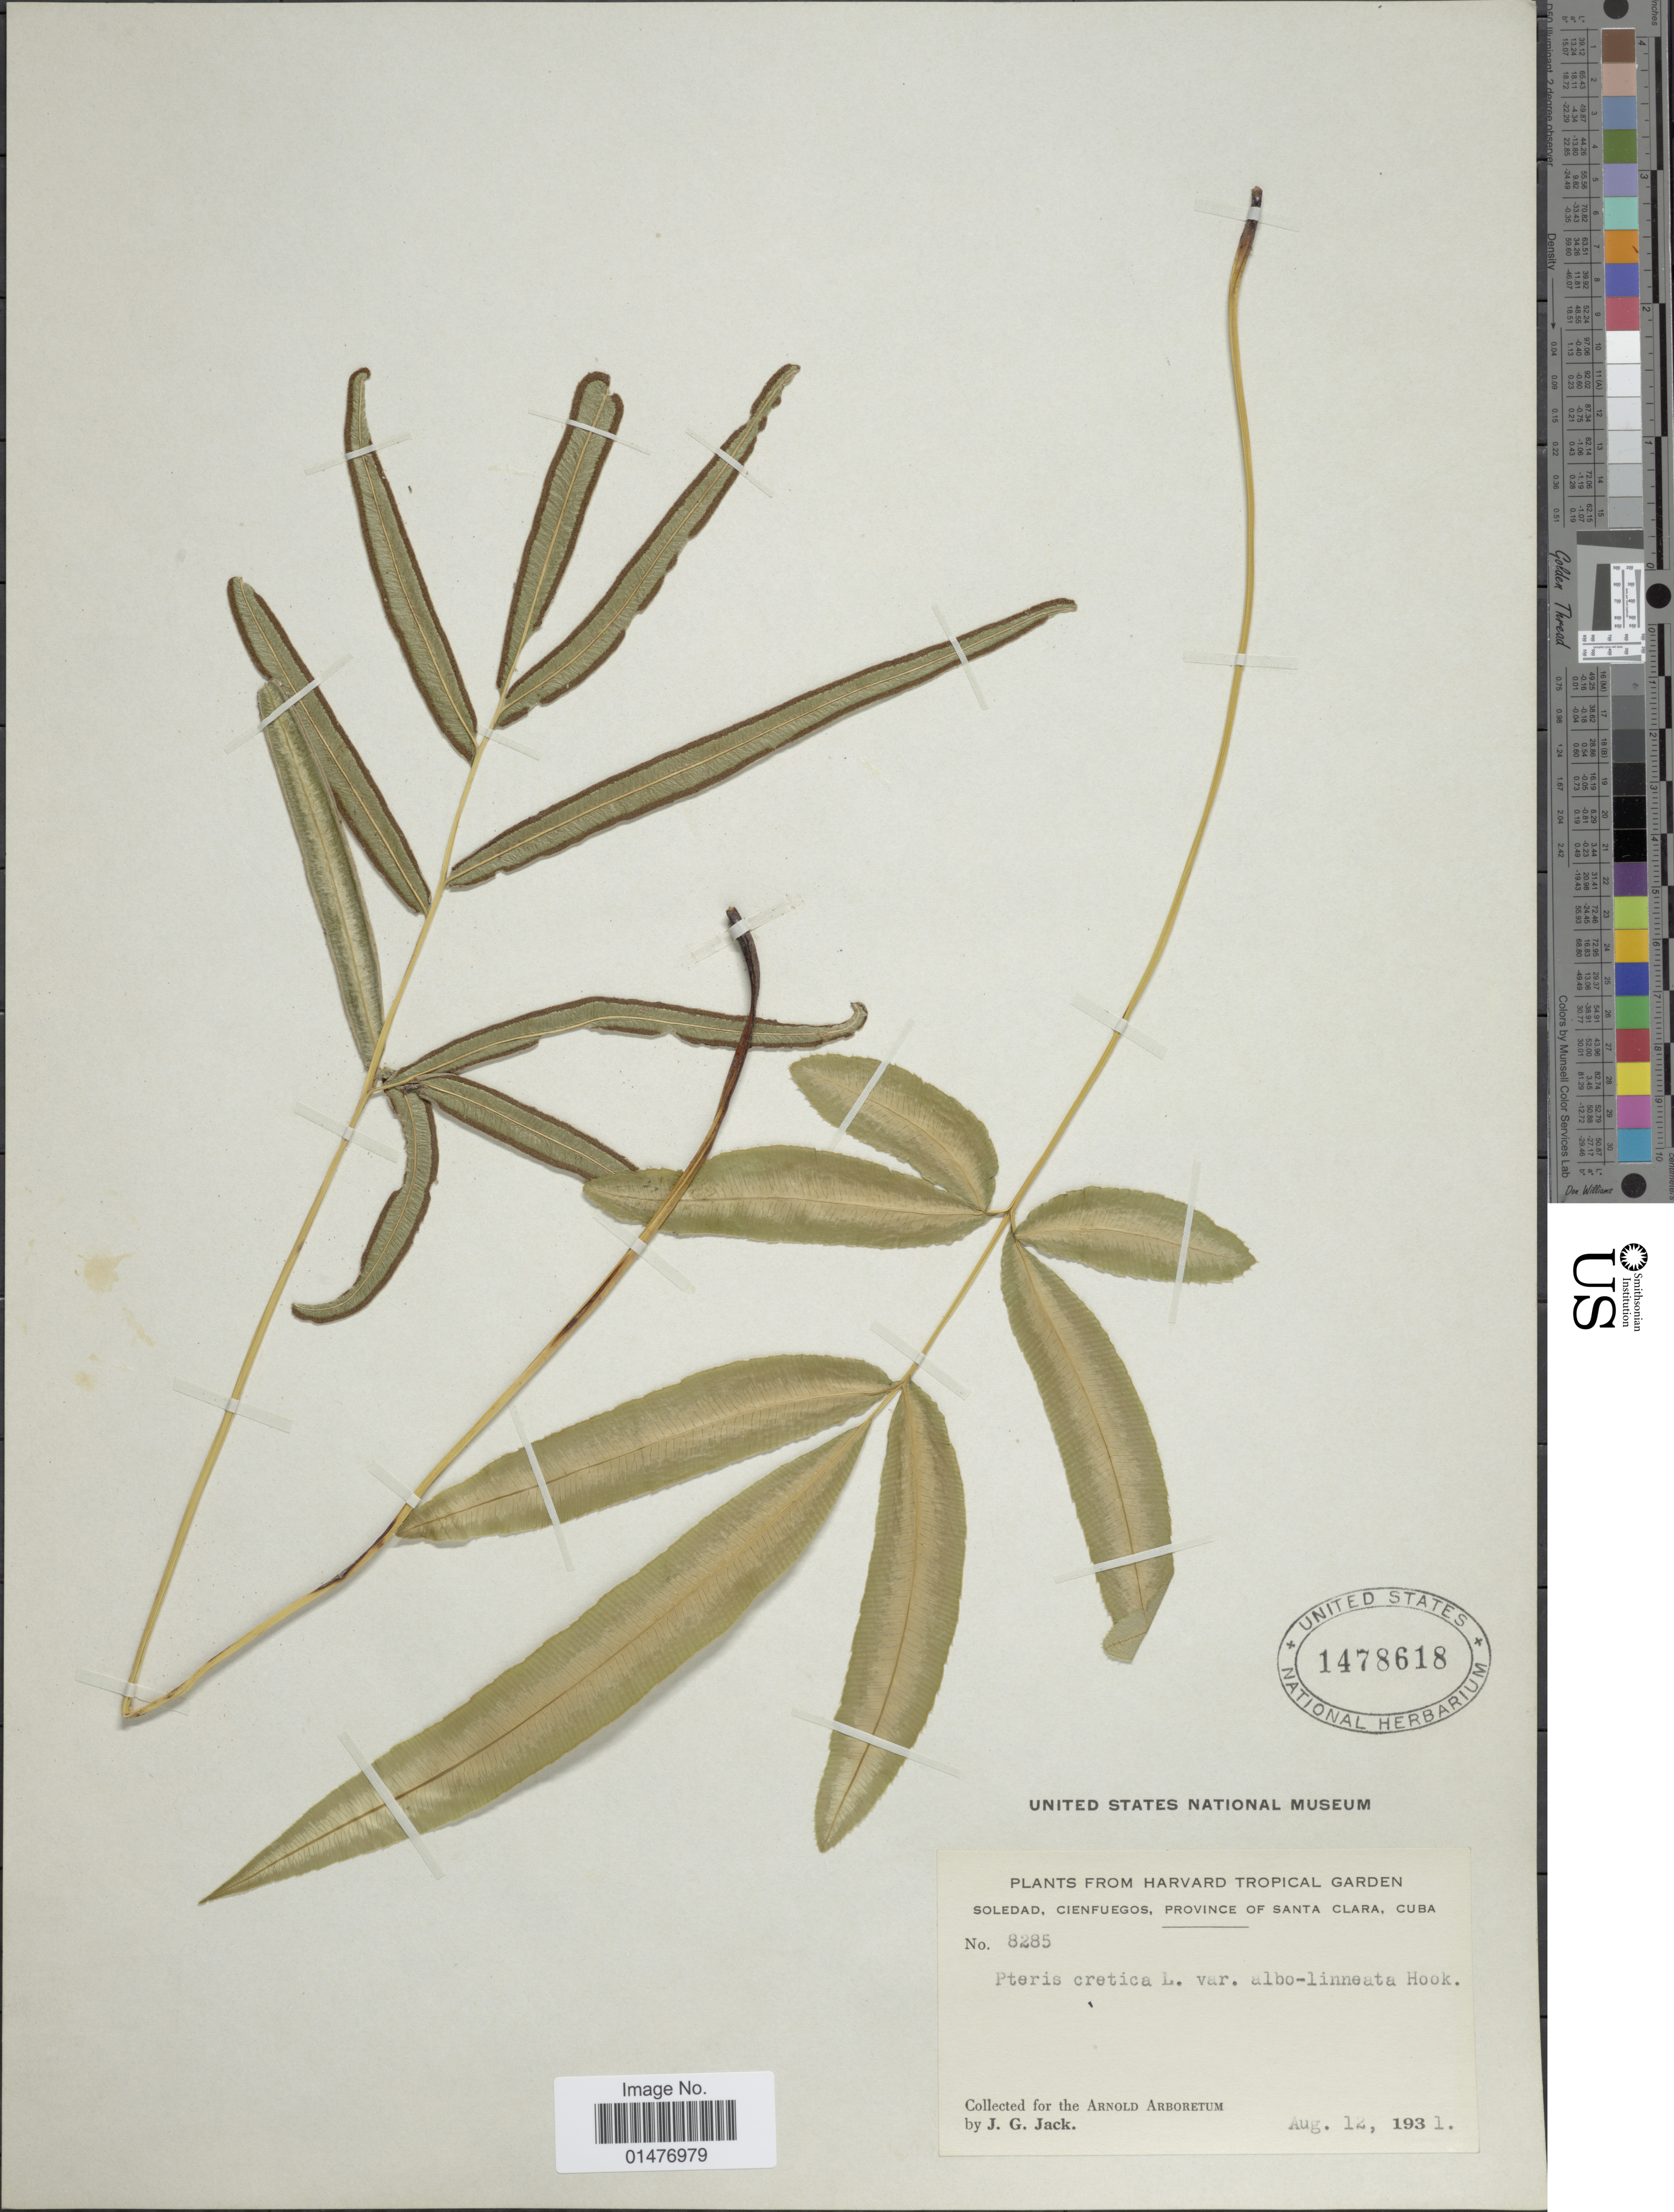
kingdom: Plantae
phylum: Tracheophyta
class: Polypodiopsida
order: Polypodiales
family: Pteridaceae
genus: Pteris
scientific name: Pteris cretica var. albolineata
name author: Hook.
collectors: J. G. Jack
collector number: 8285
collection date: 1931-08-12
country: Cuba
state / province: Las Villas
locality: Soldedad, Cienfuegos, province of Santa Clara, Cuba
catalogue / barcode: US 1478618